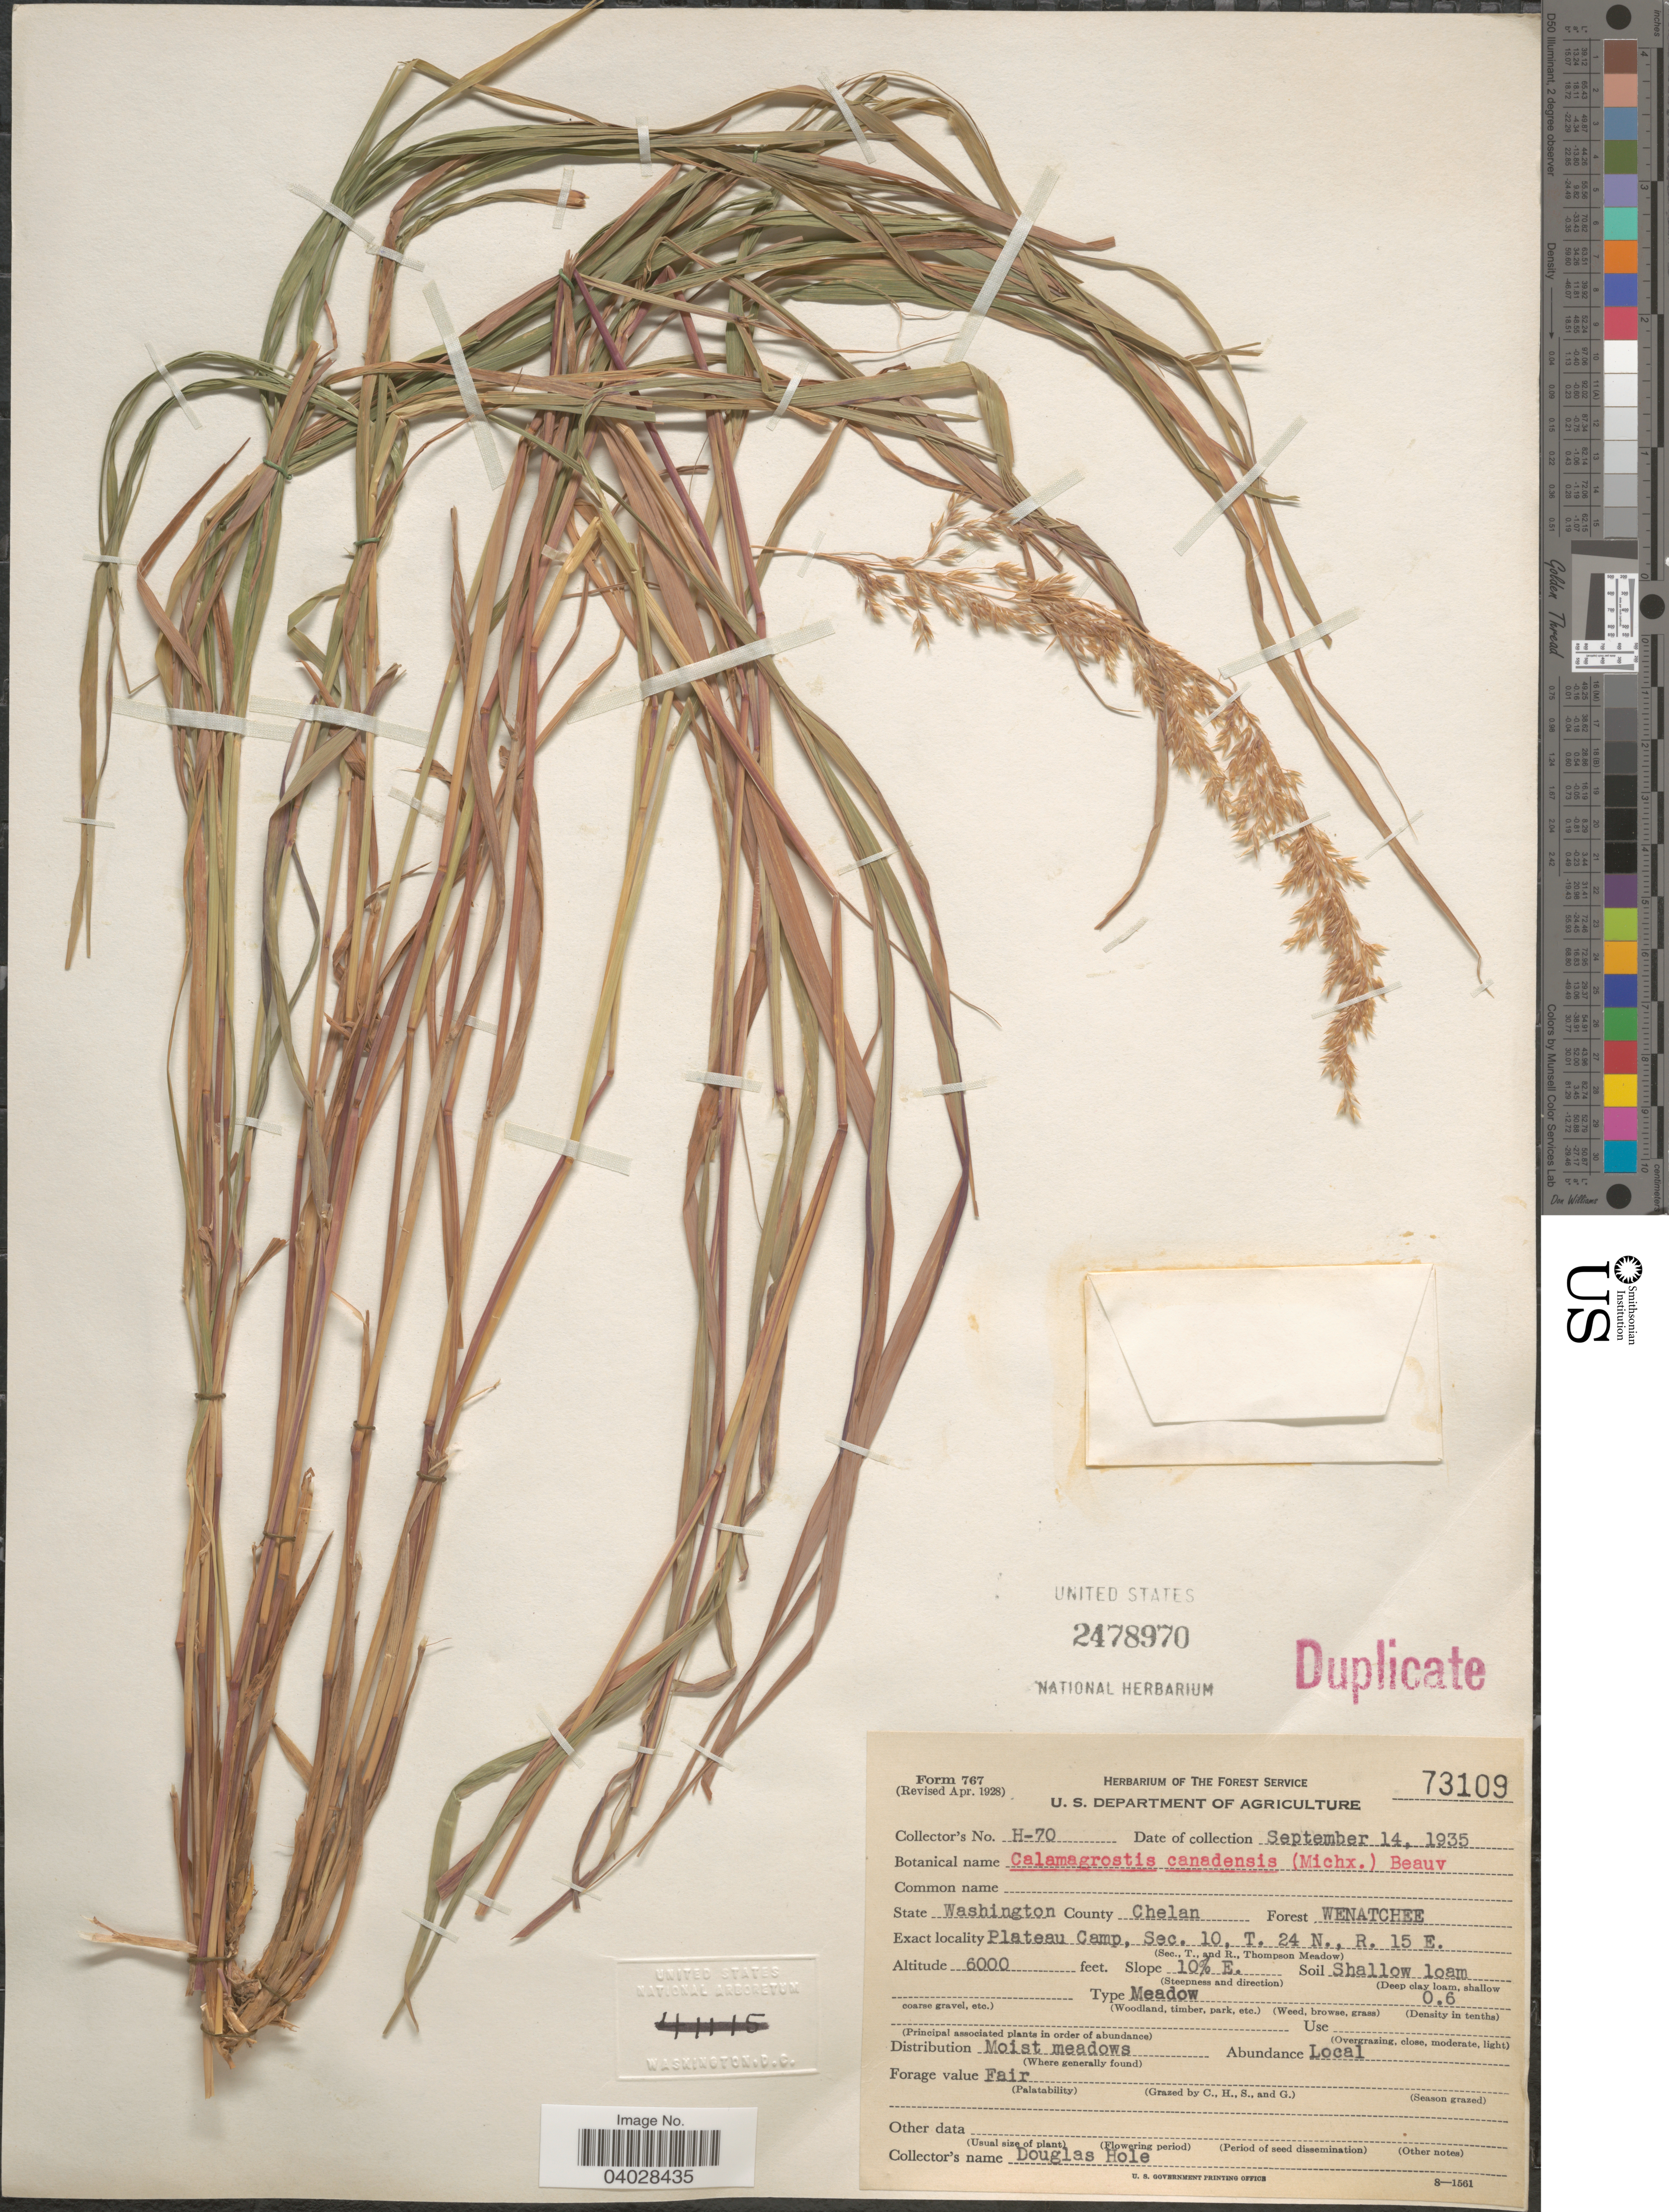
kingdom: Plantae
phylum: Tracheophyta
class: Liliopsida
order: Poales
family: Poaceae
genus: Calamagrostis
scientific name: Calamagrostis canadensis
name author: (Michx.) P. Beauv.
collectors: C. Hole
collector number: H-70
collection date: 1935-09-14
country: United States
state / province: Washington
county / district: Chelan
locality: County Chelan. Forest Wenatchee. Plateau Camp, Sec. 10, T. 24 N, R. 15 E.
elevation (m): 1829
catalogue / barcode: US 2478970